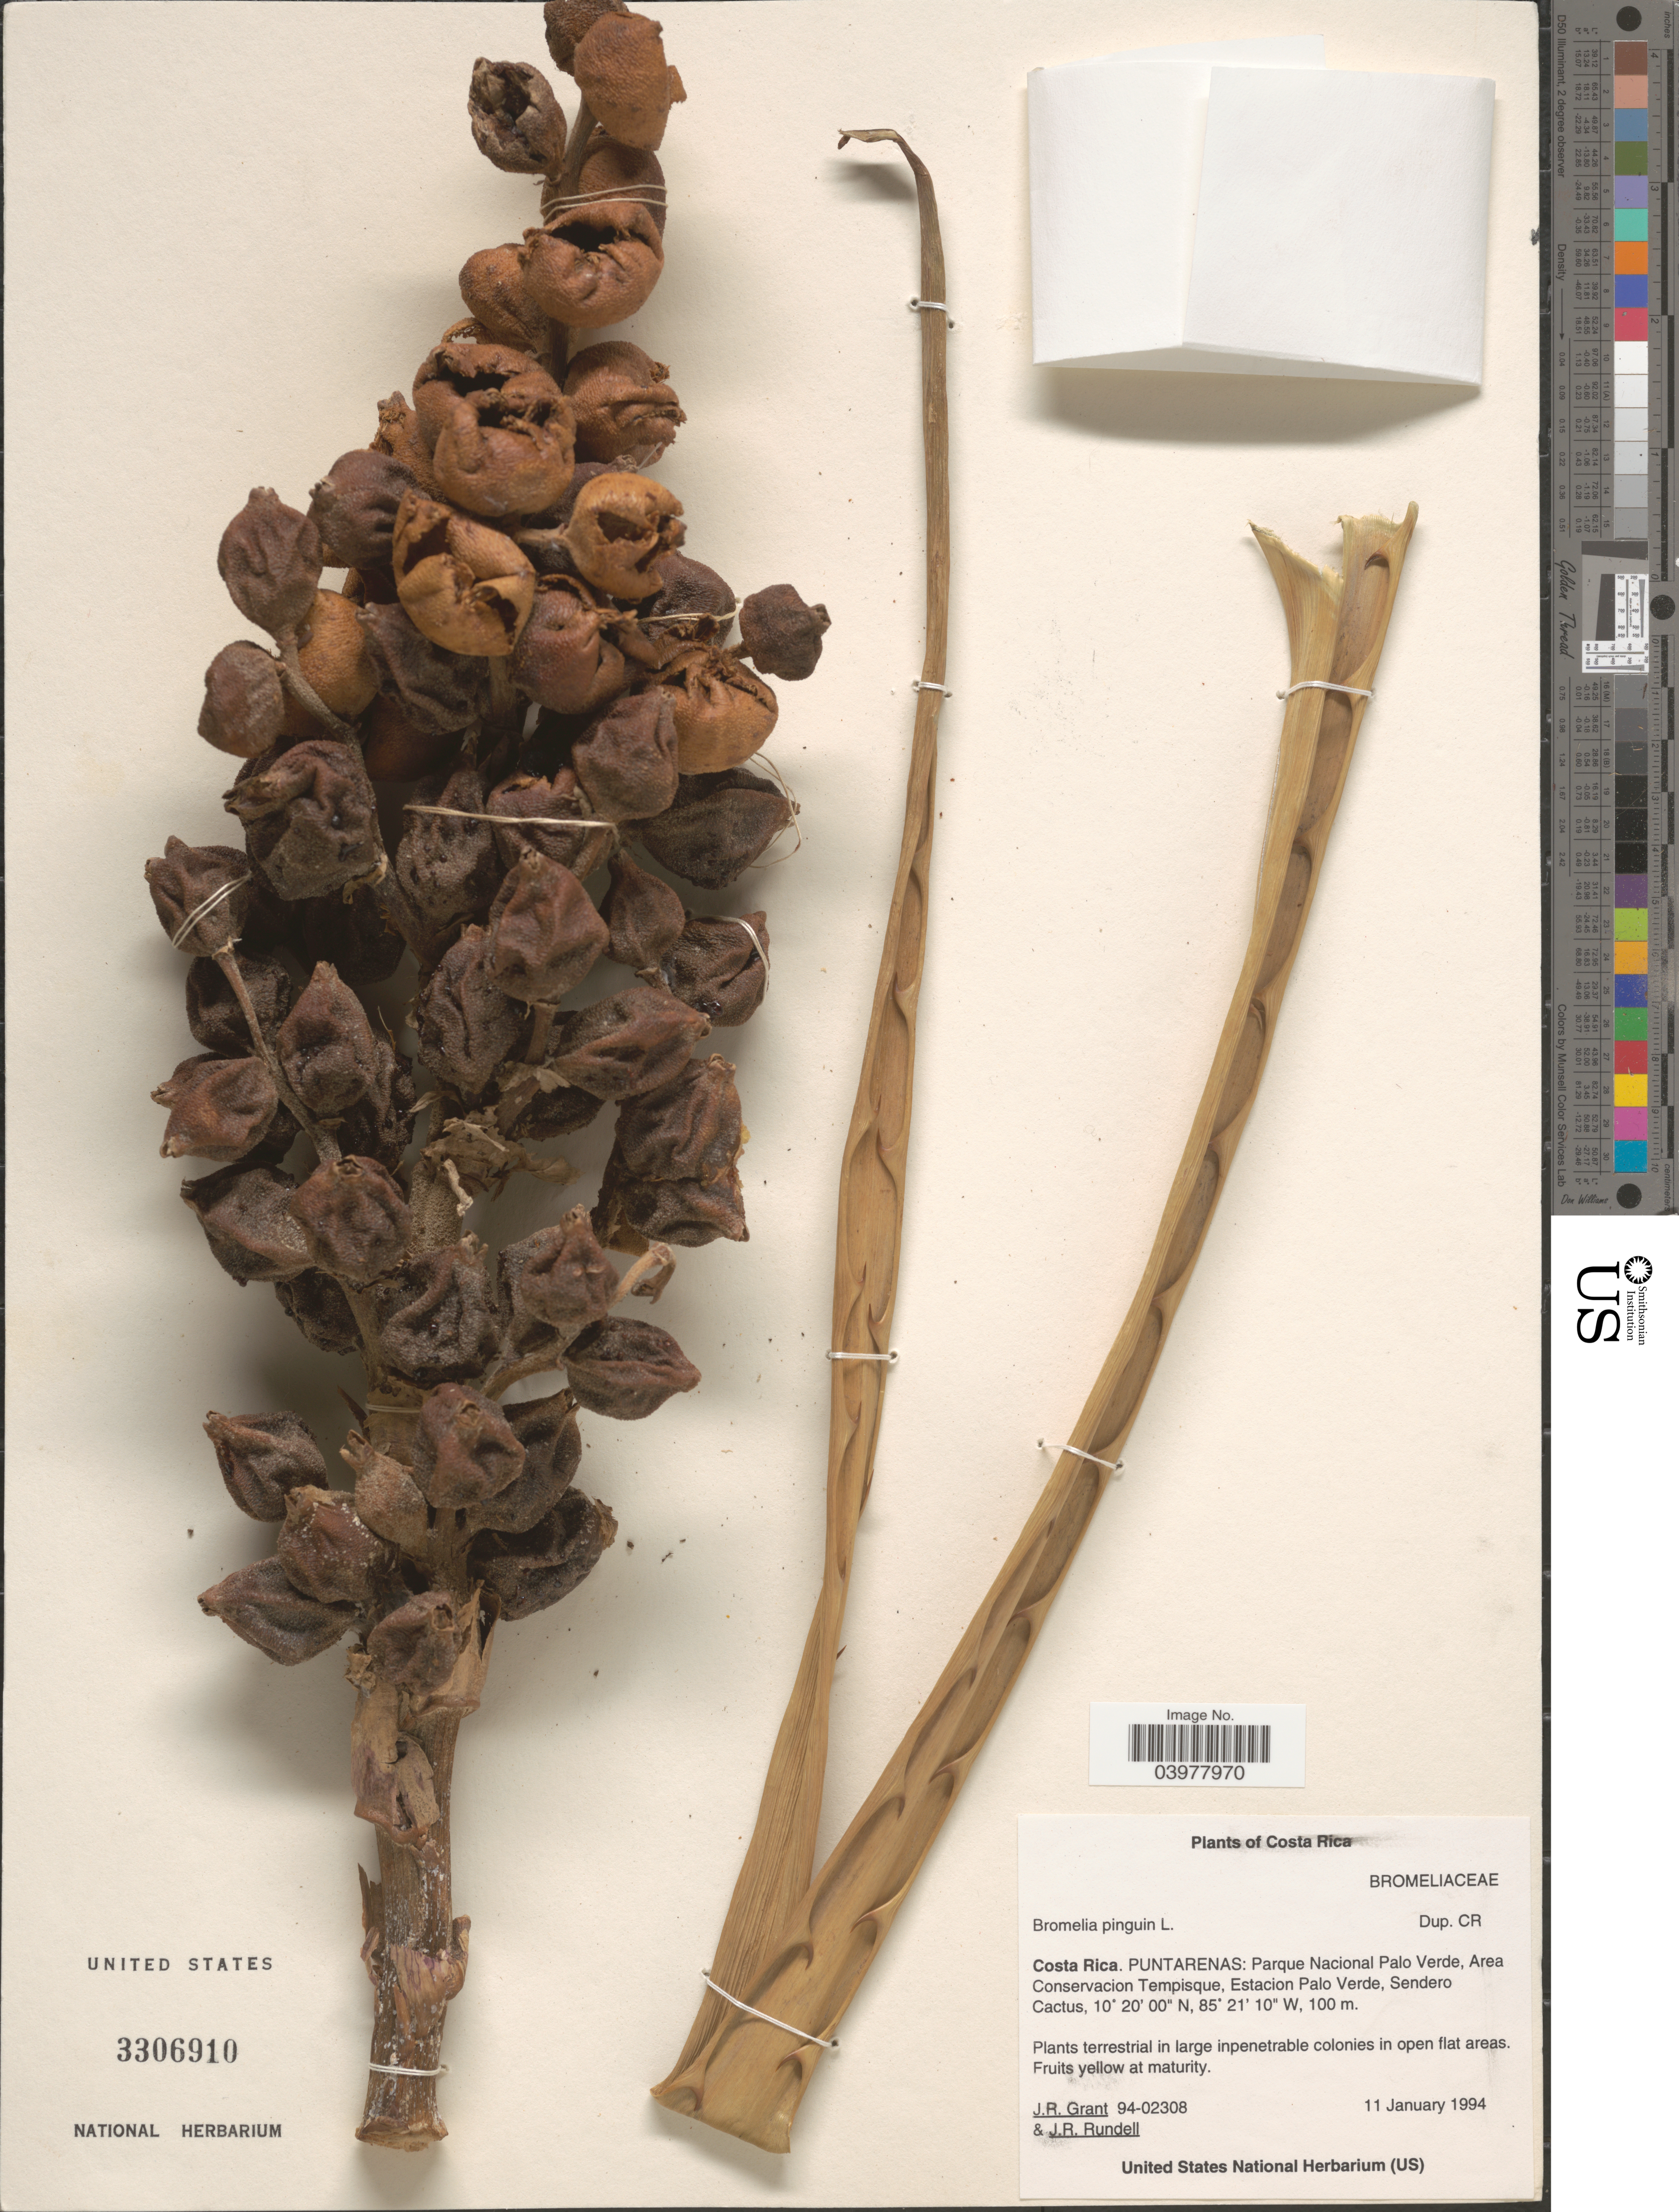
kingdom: Plantae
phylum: Tracheophyta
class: Liliopsida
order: Poales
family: Bromeliaceae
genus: Bromelia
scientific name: Bromelia pinguin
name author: L.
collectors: J. Grant & J. R. Rundell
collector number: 94-02308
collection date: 1994-01-11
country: Costa Rica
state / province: Puntarenas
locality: Parque Nacional Palo Verde, Area Conservacion Tempisque, Estacion Palo Verde, Sendero Cactus.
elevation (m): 100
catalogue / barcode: US 3306910